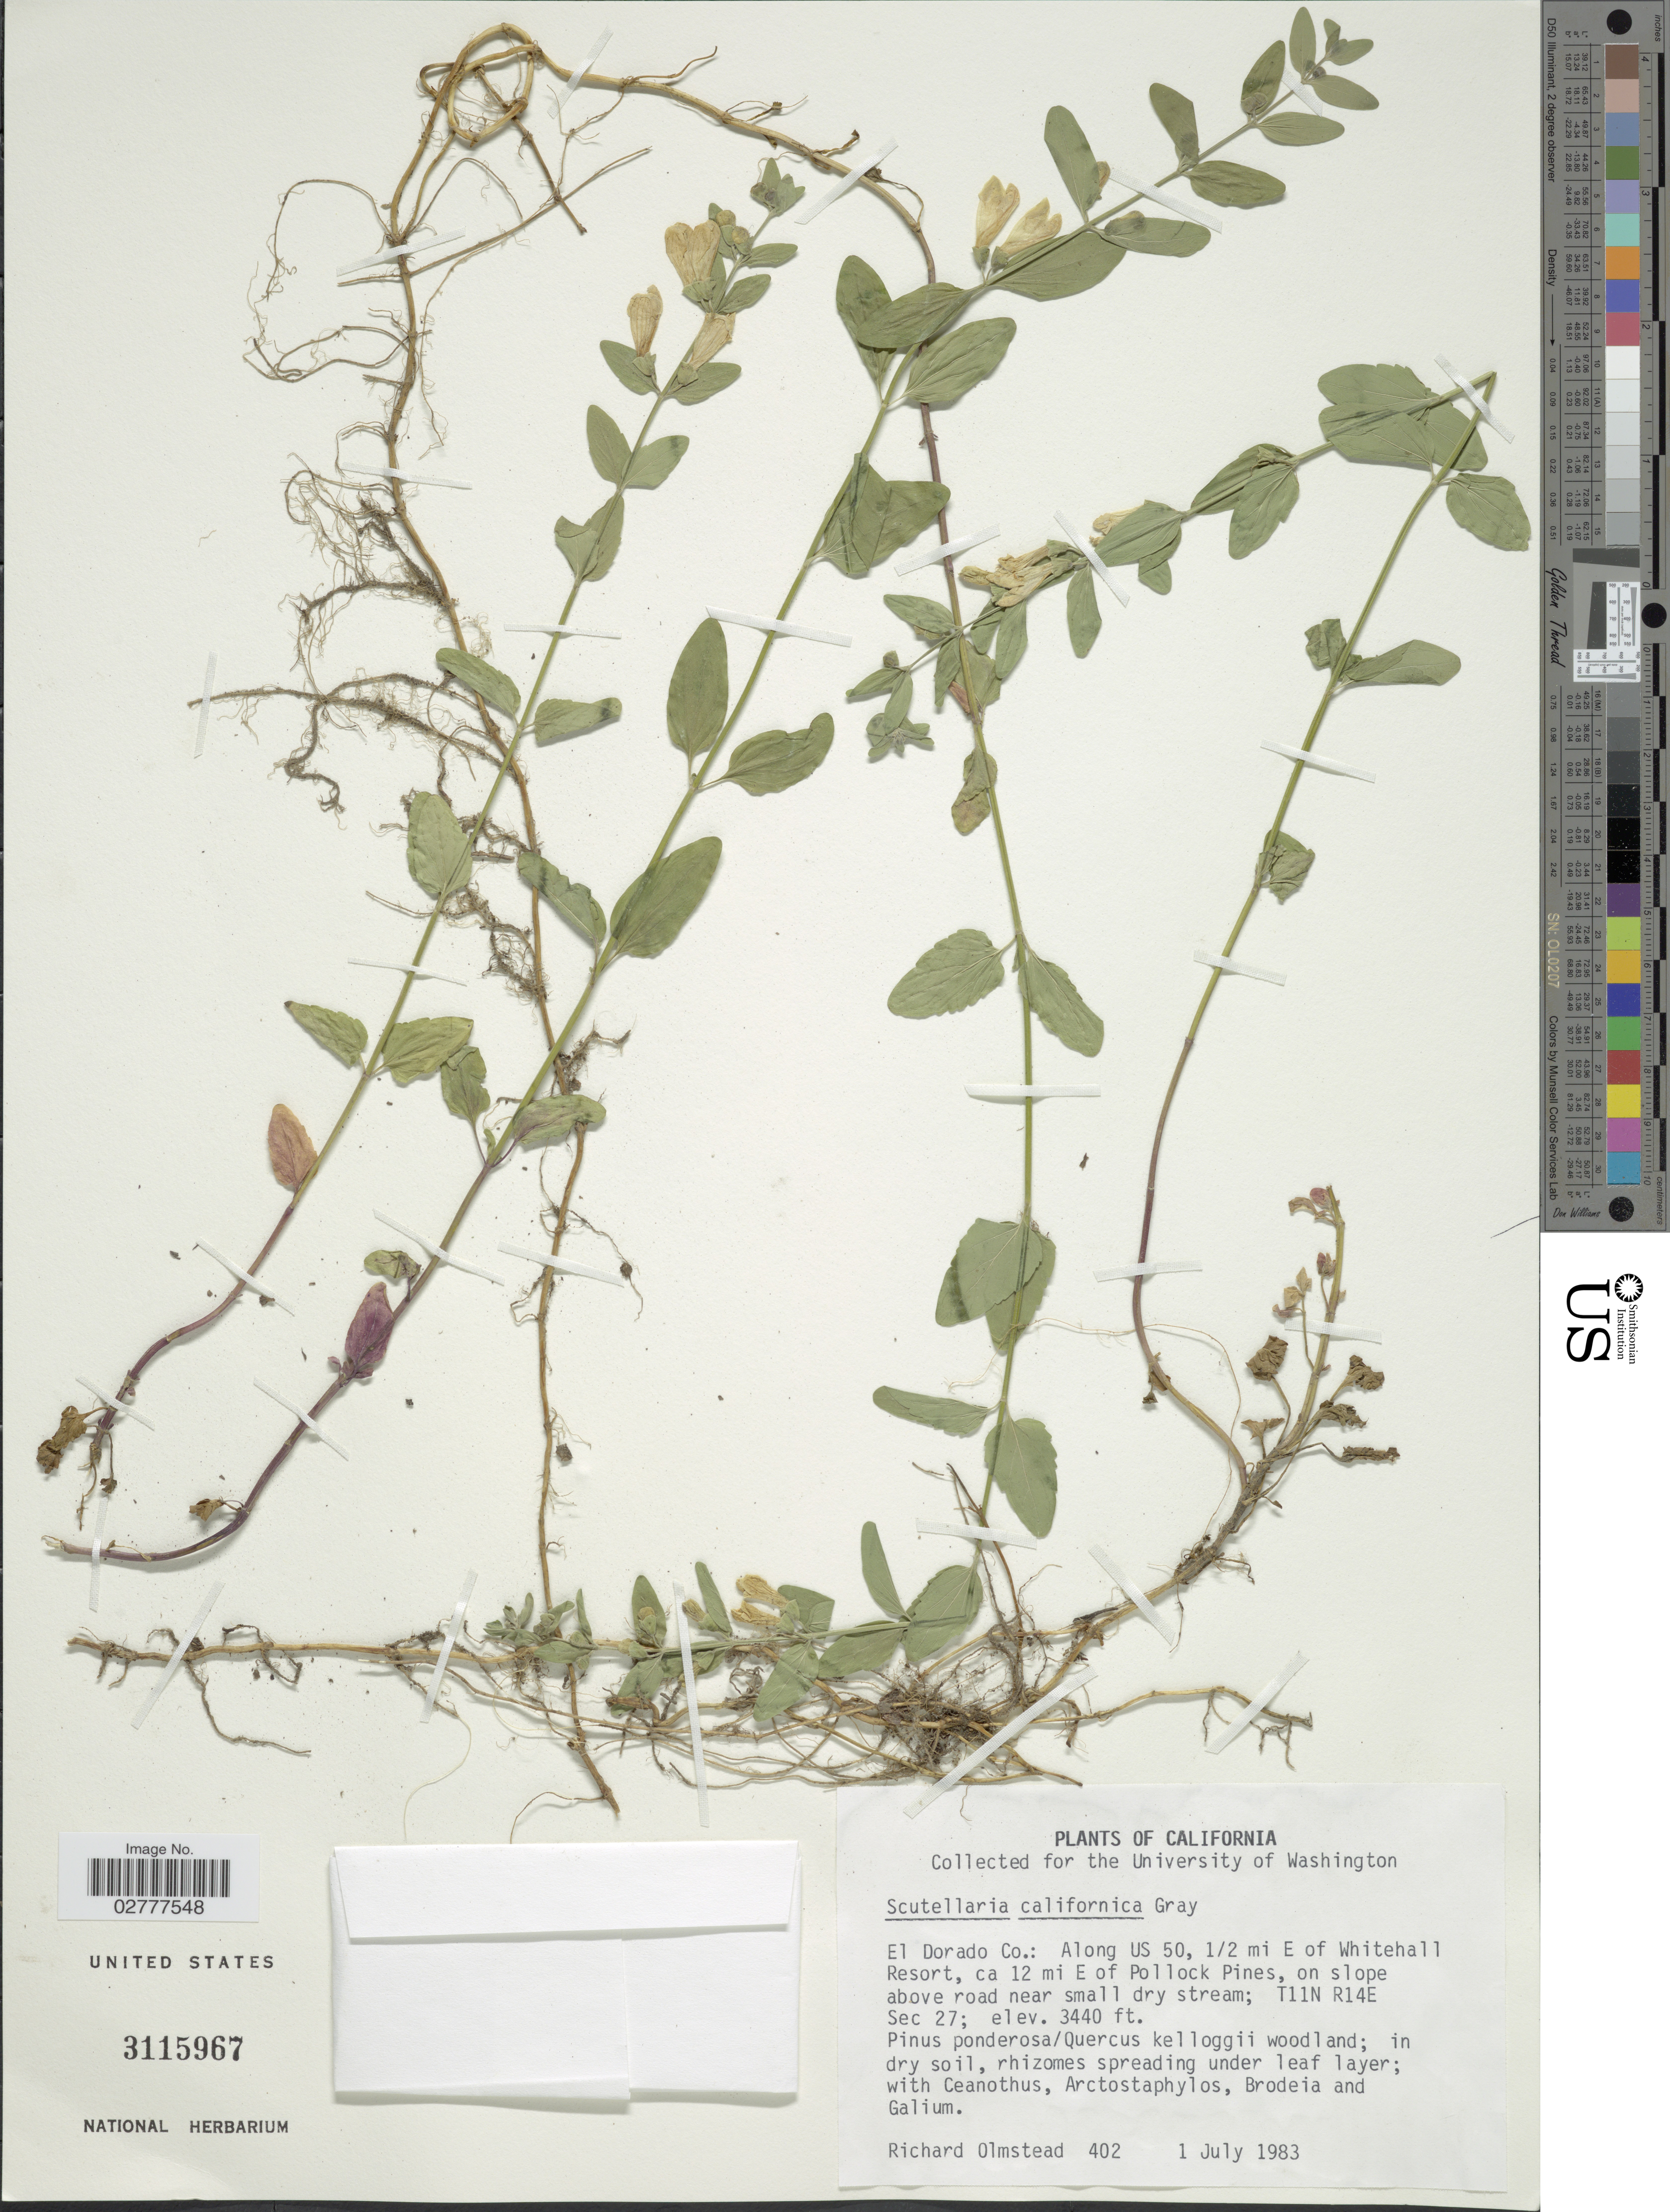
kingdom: Plantae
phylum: Tracheophyta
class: Magnoliopsida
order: Lamiales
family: Lamiaceae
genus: Scutellaria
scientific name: Scutellaria californica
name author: A. Gray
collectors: R. Olmstead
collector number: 402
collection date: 1983-07-01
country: United States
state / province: California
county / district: El Dorado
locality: El Dorado Co.: Along US 50, 1/2 mi E of Whitehall Resort, ca 12 mi E of Pollock Pines, on slope above road near small dry stream; T11N R14E Sec 27.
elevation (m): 1049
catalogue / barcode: US 3115967